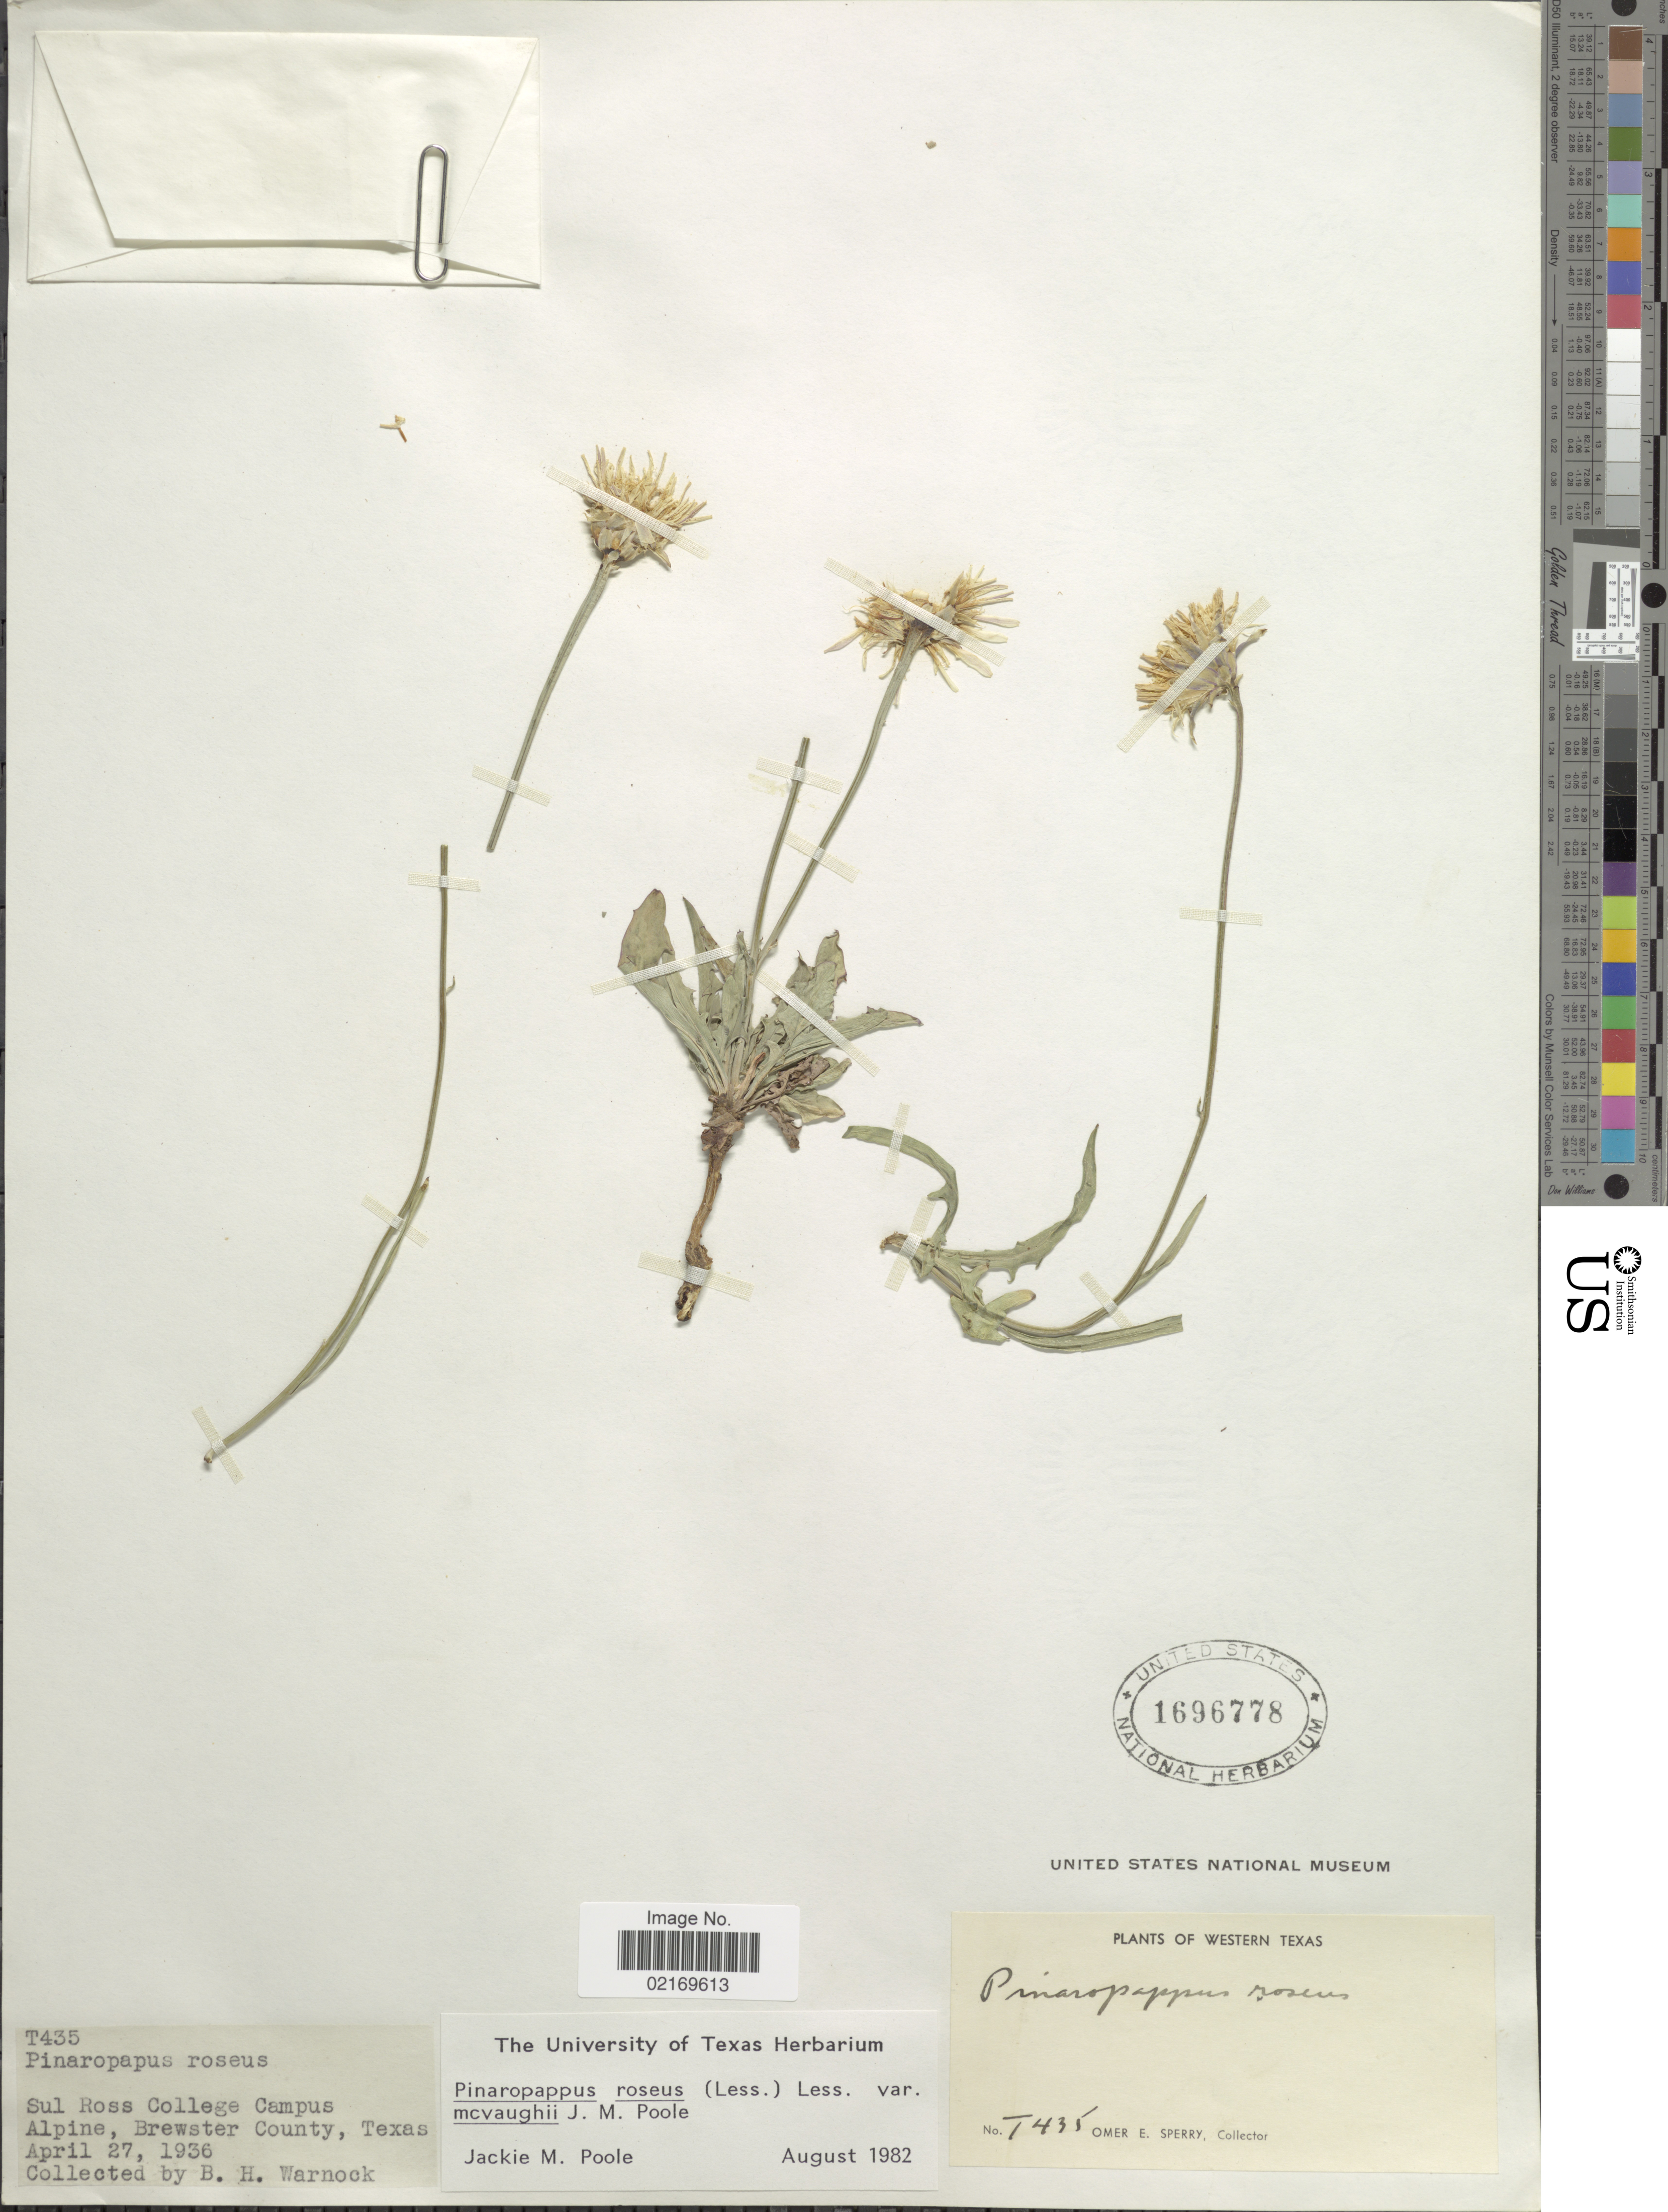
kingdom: Plantae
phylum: Tracheophyta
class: Magnoliopsida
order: Asterales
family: Asteraceae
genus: Pinaropappus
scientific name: Pinaropappus roseus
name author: Less.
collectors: O. E. Sperry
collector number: T435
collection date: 1936-04-27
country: United States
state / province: Texas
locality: Western Texas, Sul Ross College Campus, Alpine, Brewster County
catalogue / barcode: US 1696778